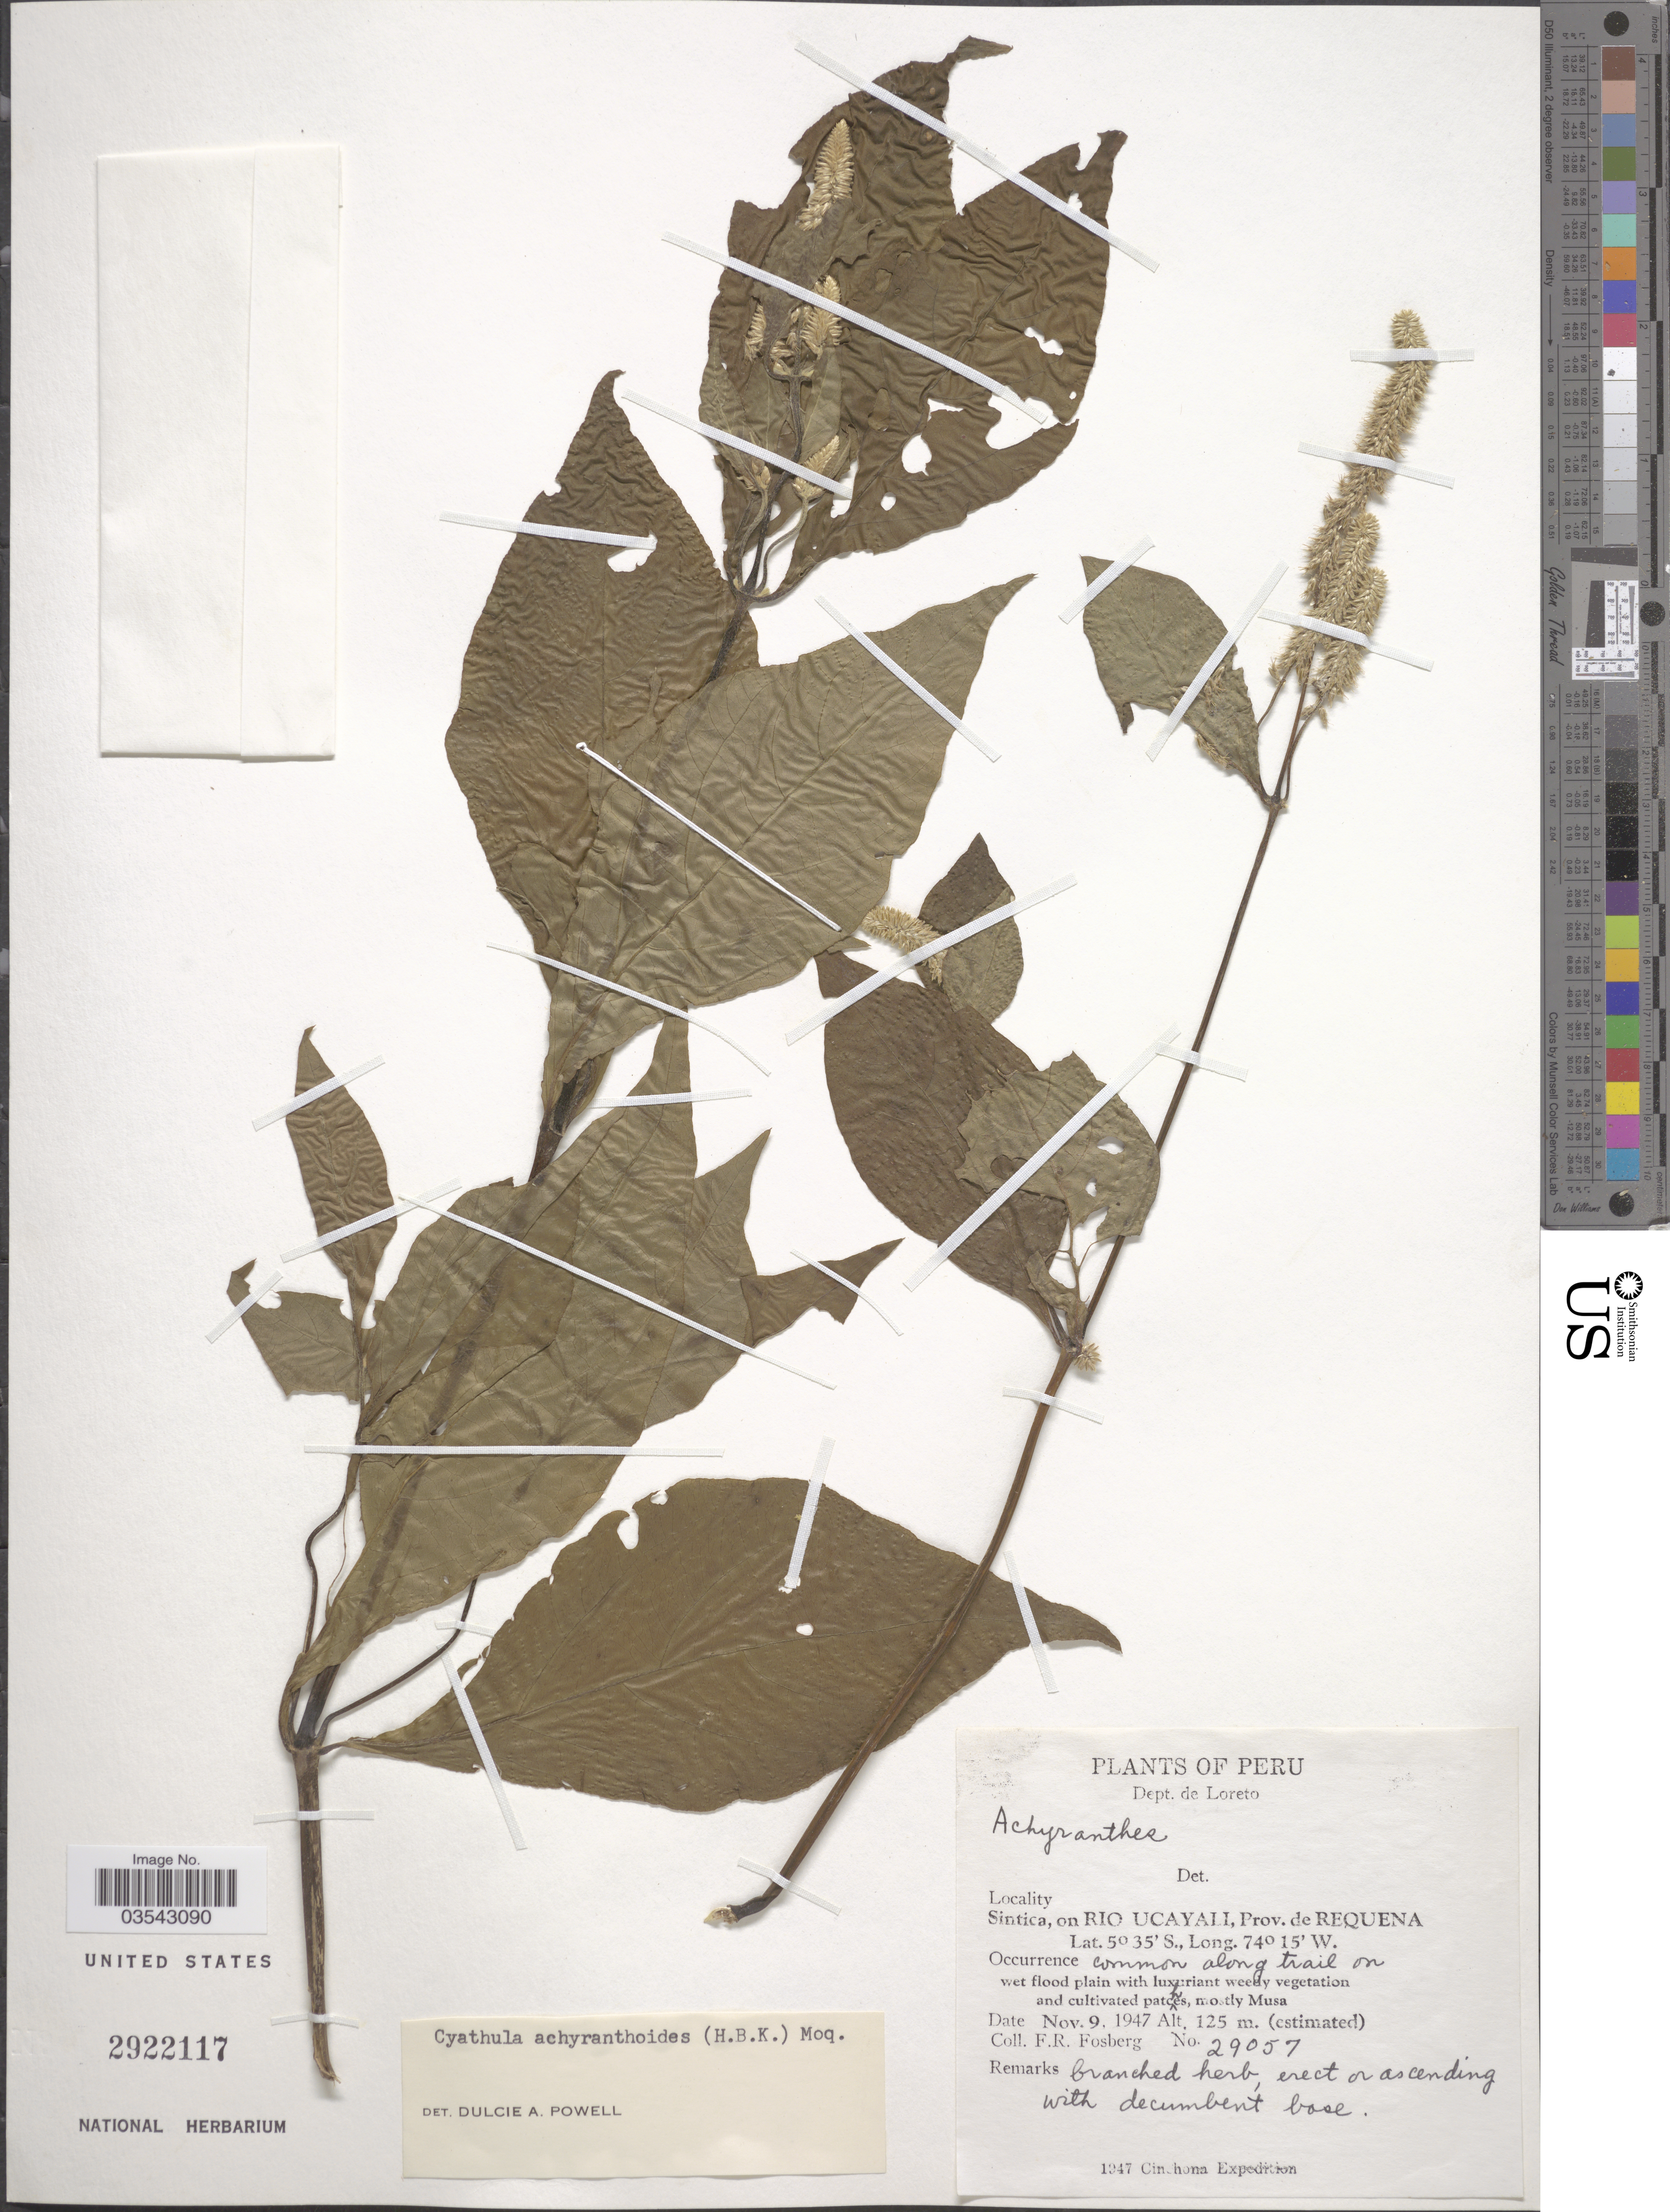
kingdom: Plantae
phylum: Tracheophyta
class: Magnoliopsida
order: Caryophyllales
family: Amaranthaceae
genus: Cyathula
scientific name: Cyathula achyranthoides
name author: (Kunth) Moq.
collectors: F. R. Fosberg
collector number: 29057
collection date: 1947-11-09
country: Peru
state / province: Loreto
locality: Dept. de Loreto. Sintica, on Rio Ucayali, Prov. de Requena.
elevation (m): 125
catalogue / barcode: US 2922117